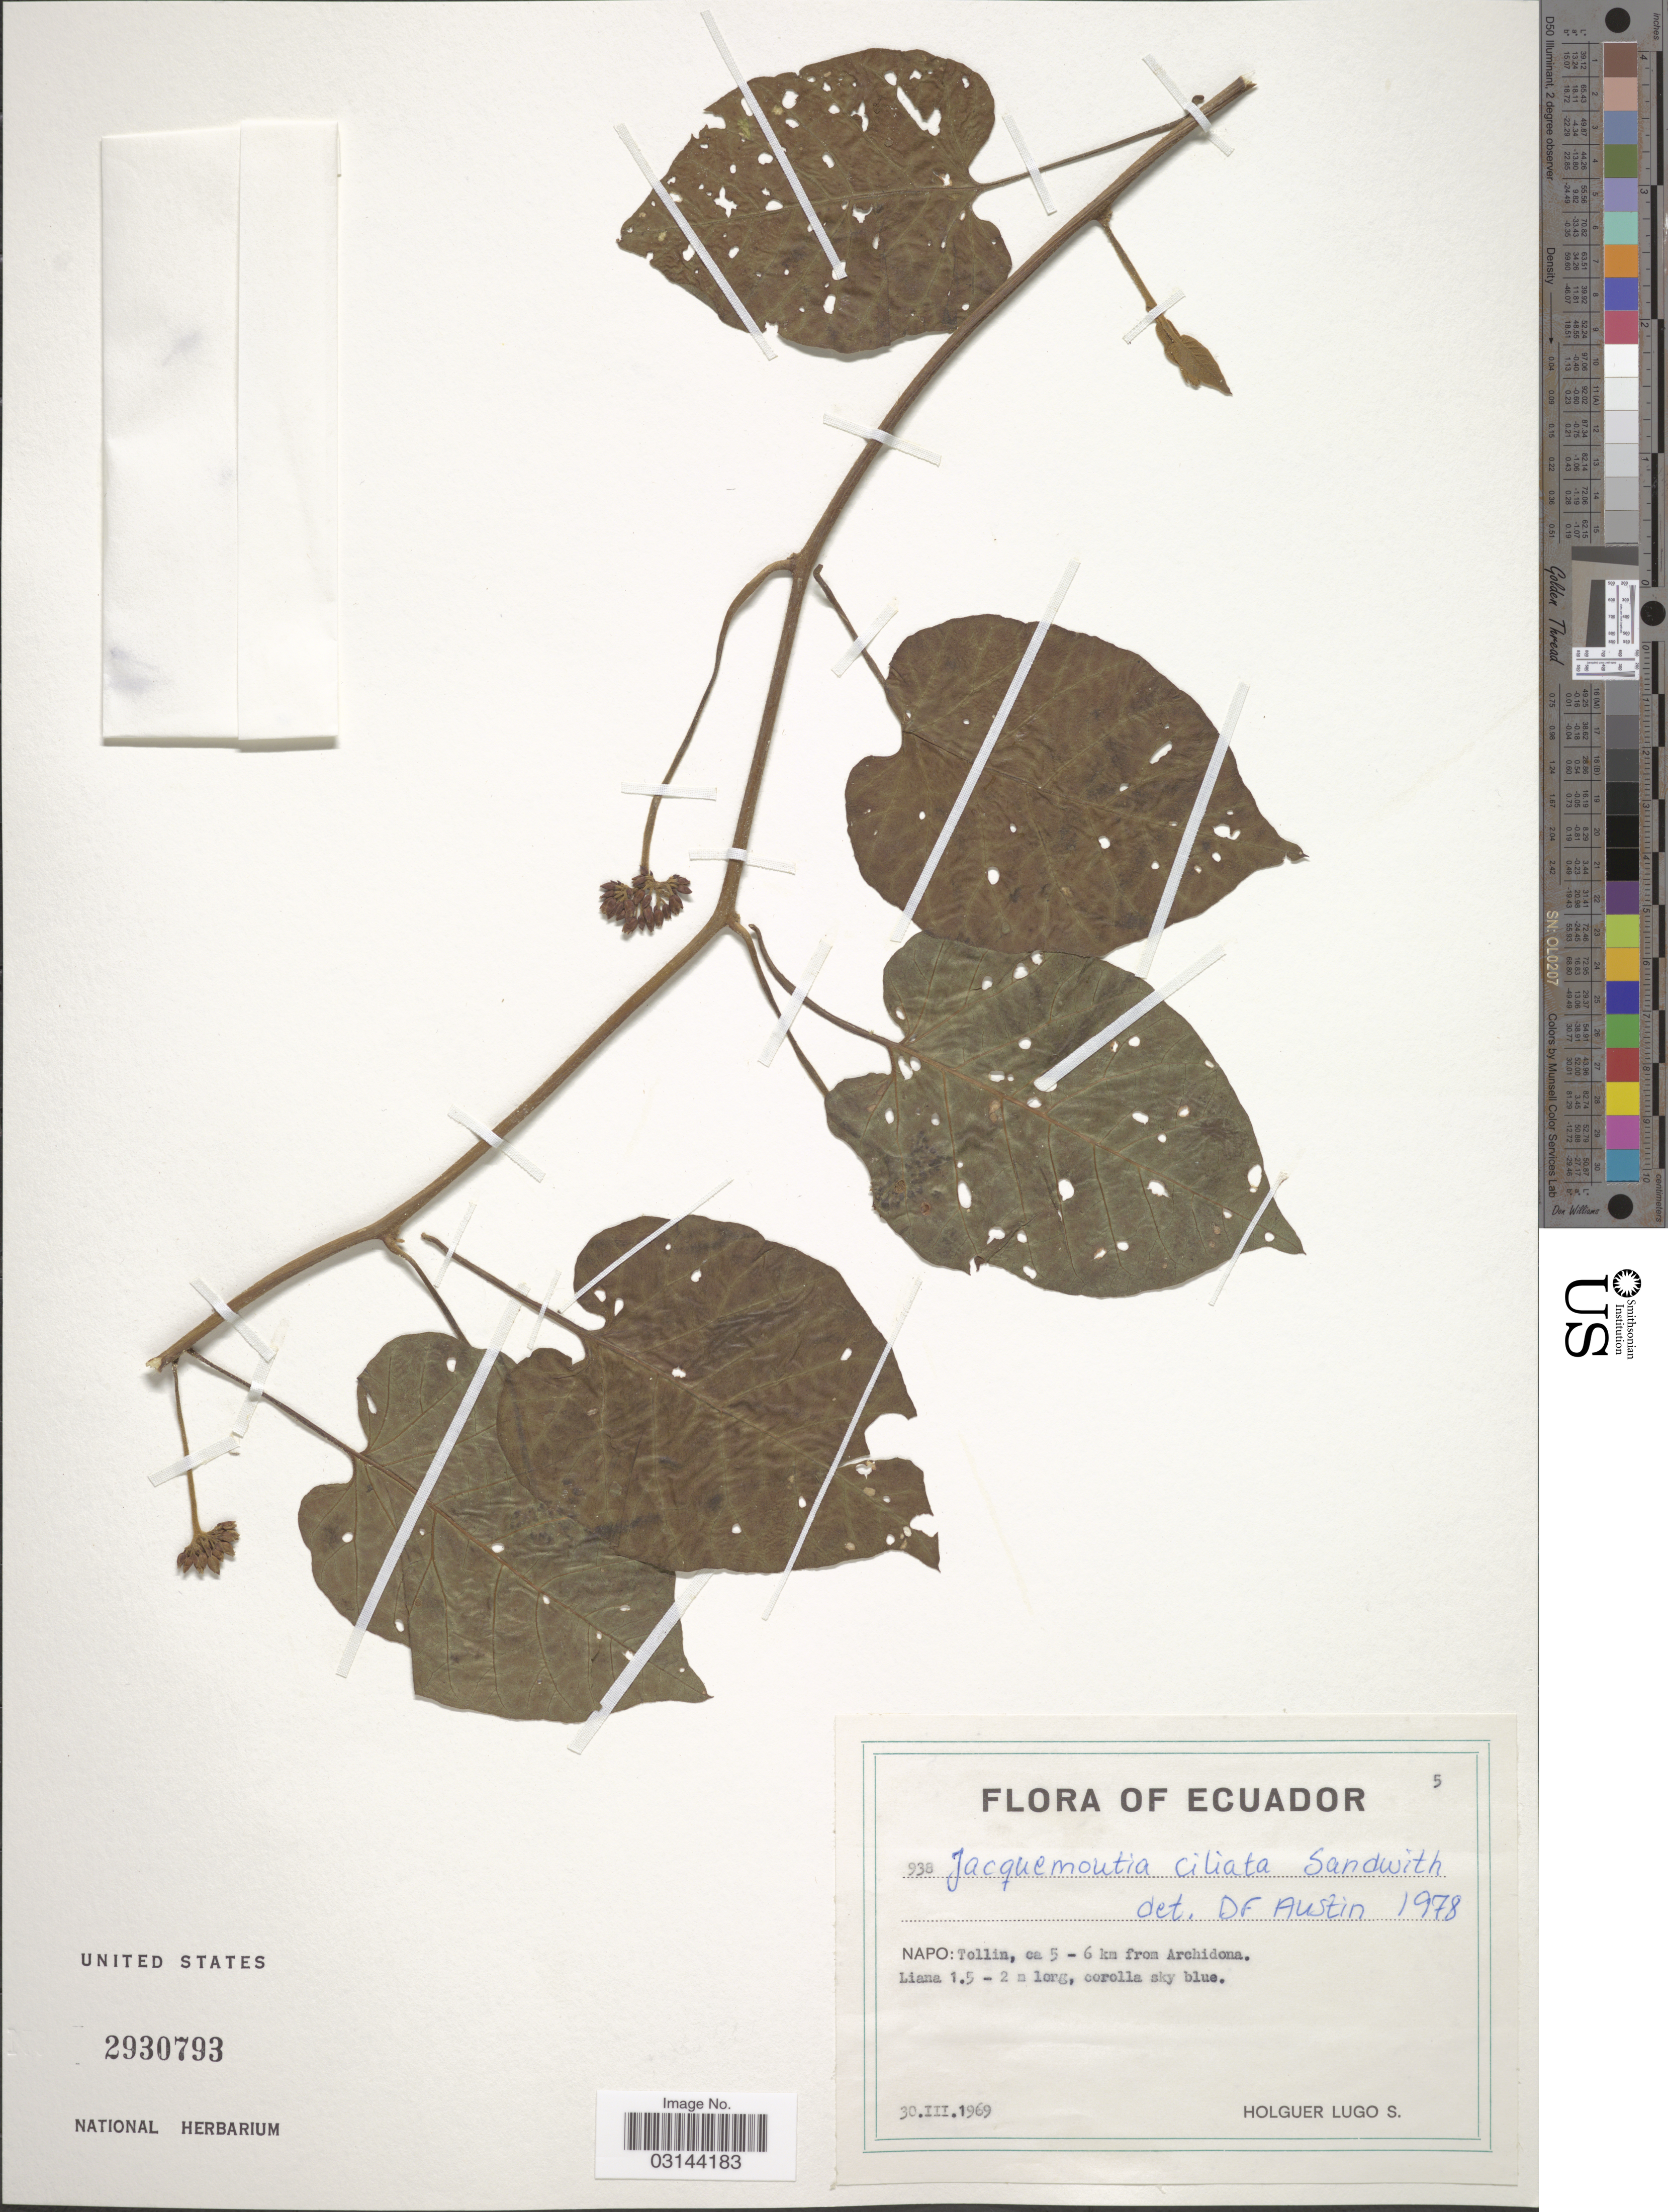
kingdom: Plantae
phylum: Tracheophyta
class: Magnoliopsida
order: Solanales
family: Convolvulaceae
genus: Jacquemontia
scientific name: Jacquemontia ciliata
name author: Sandwith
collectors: H. Lugo S.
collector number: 938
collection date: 1969-03-30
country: Ecuador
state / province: Napo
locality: Tollin, ca 5-6 km from Archidona.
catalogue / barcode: US 2930793